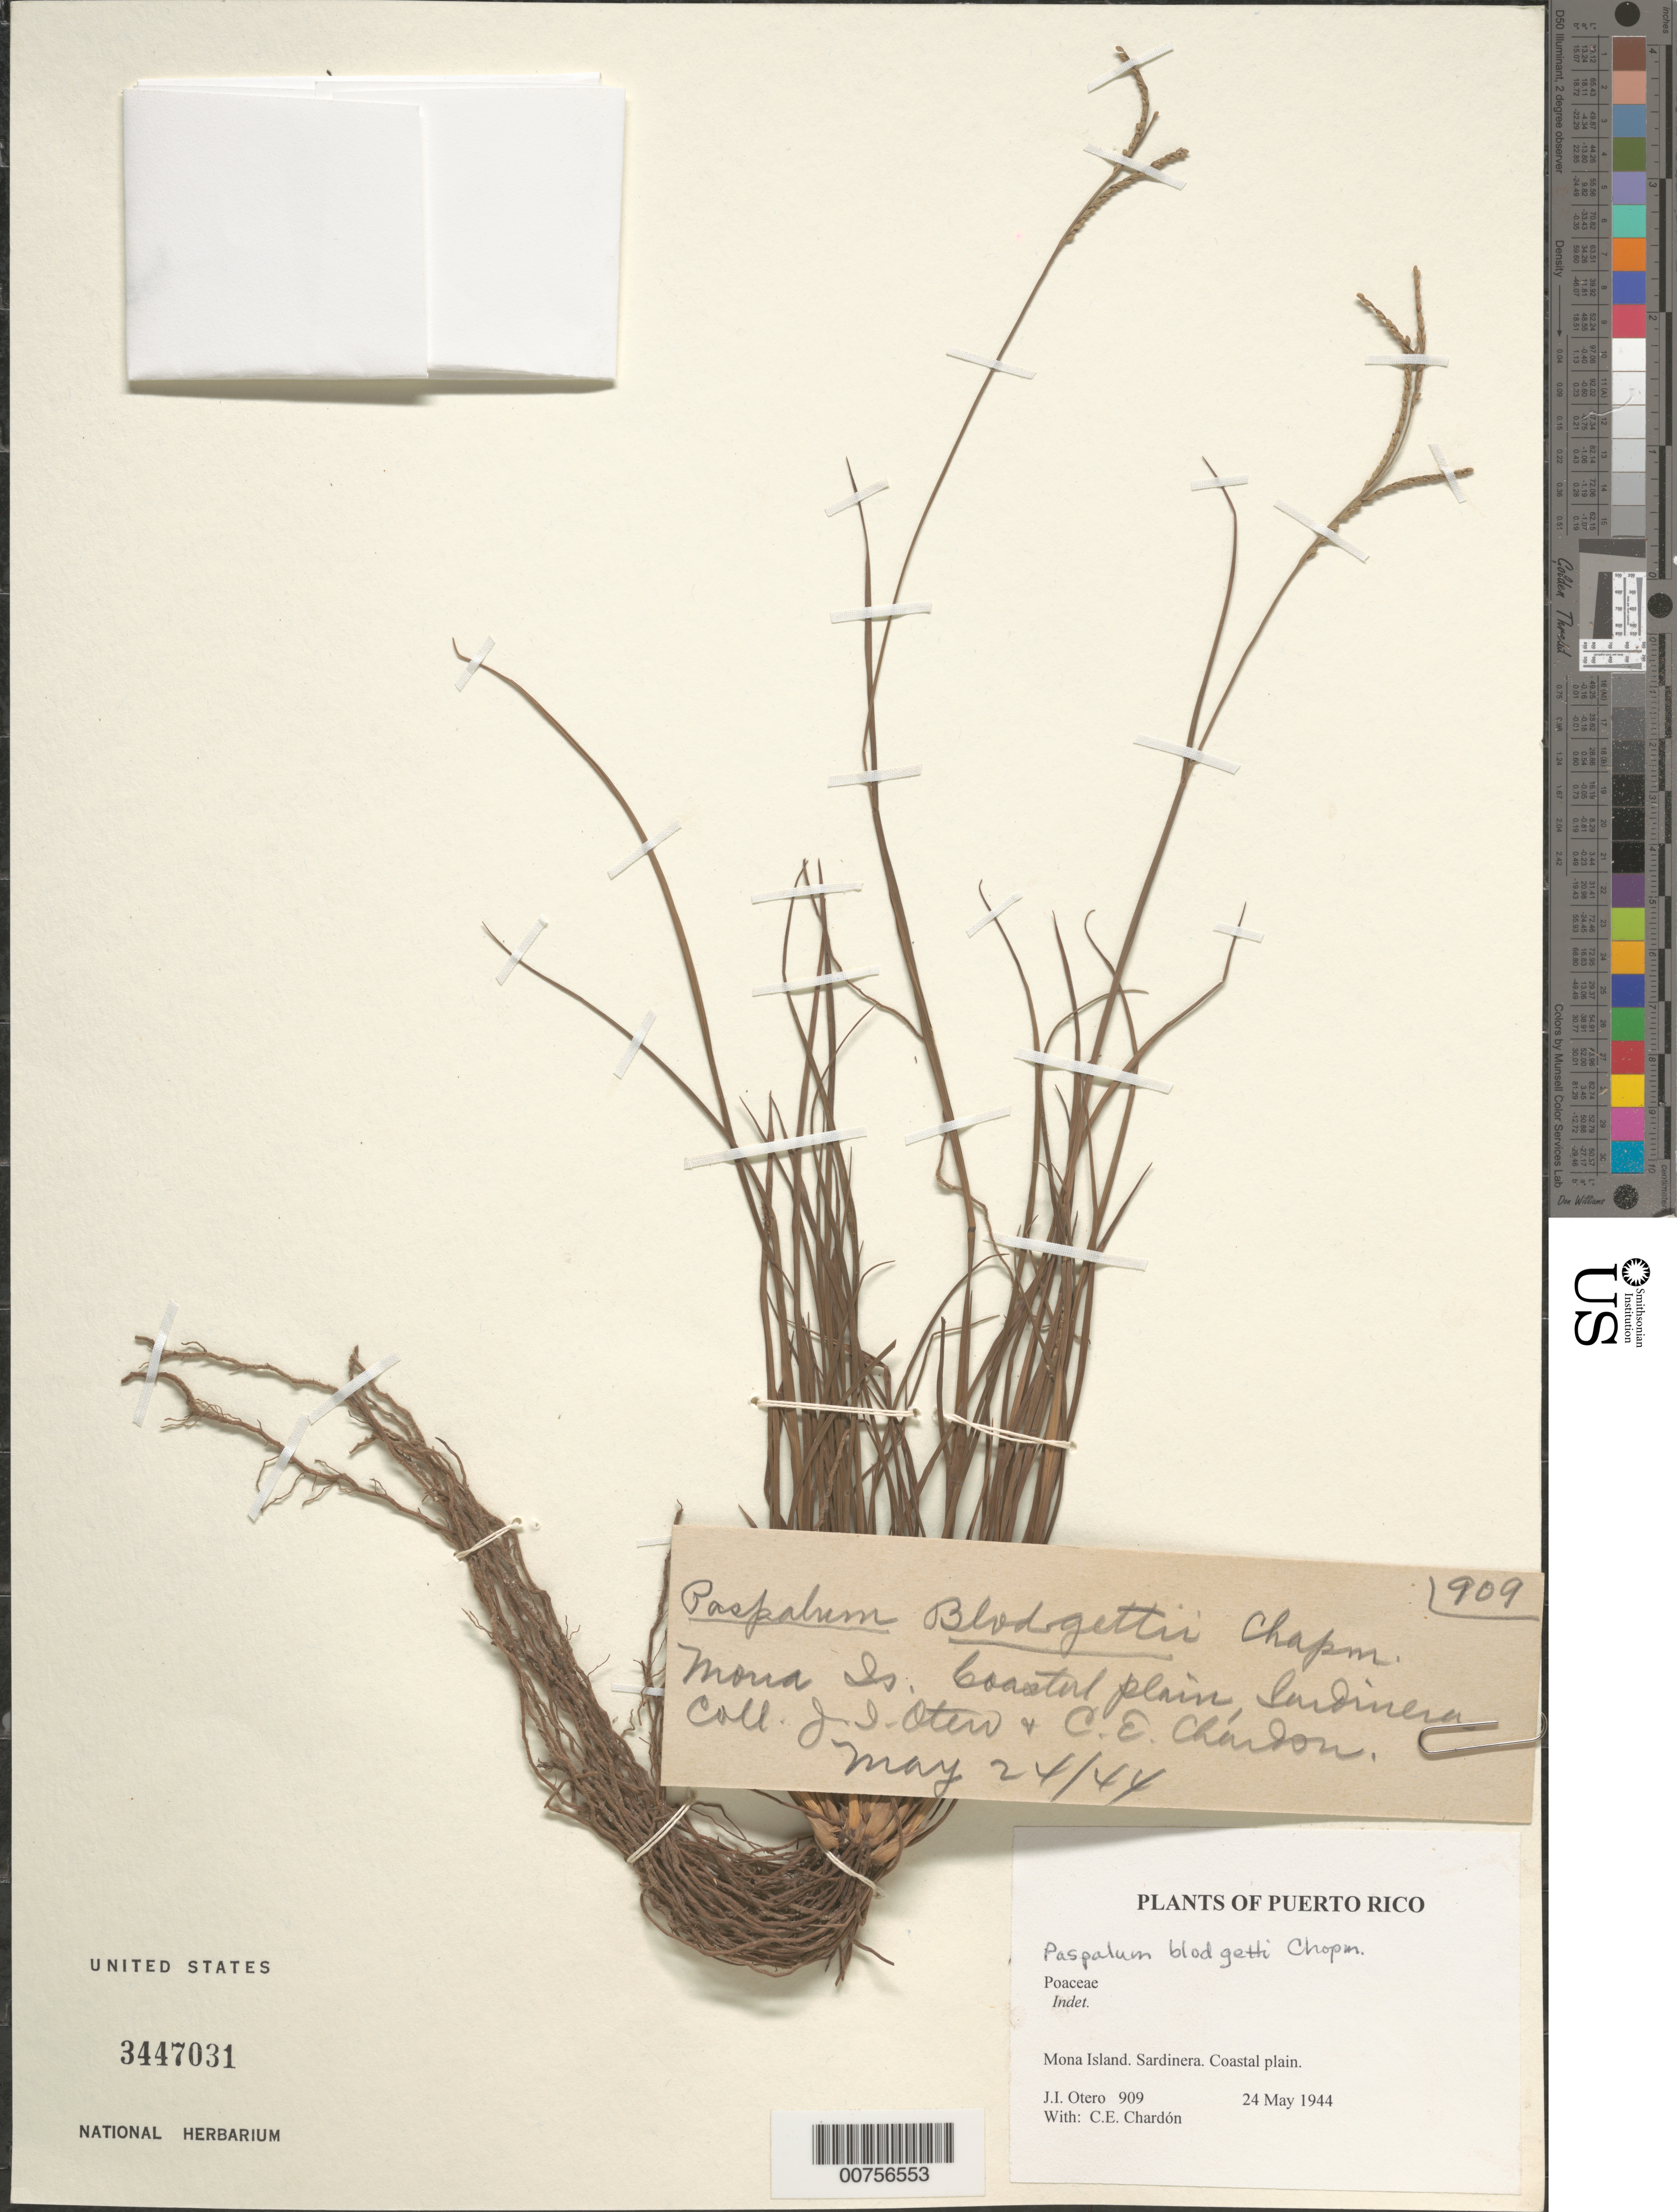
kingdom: Plantae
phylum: Tracheophyta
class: Liliopsida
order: Poales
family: Poaceae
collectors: J. Otero & C. E. Chardón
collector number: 909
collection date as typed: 24 May 1944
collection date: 1944-05-24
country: Puerto Rico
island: Mona I.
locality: Sardinera. Coastal plain.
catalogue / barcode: US 3447031